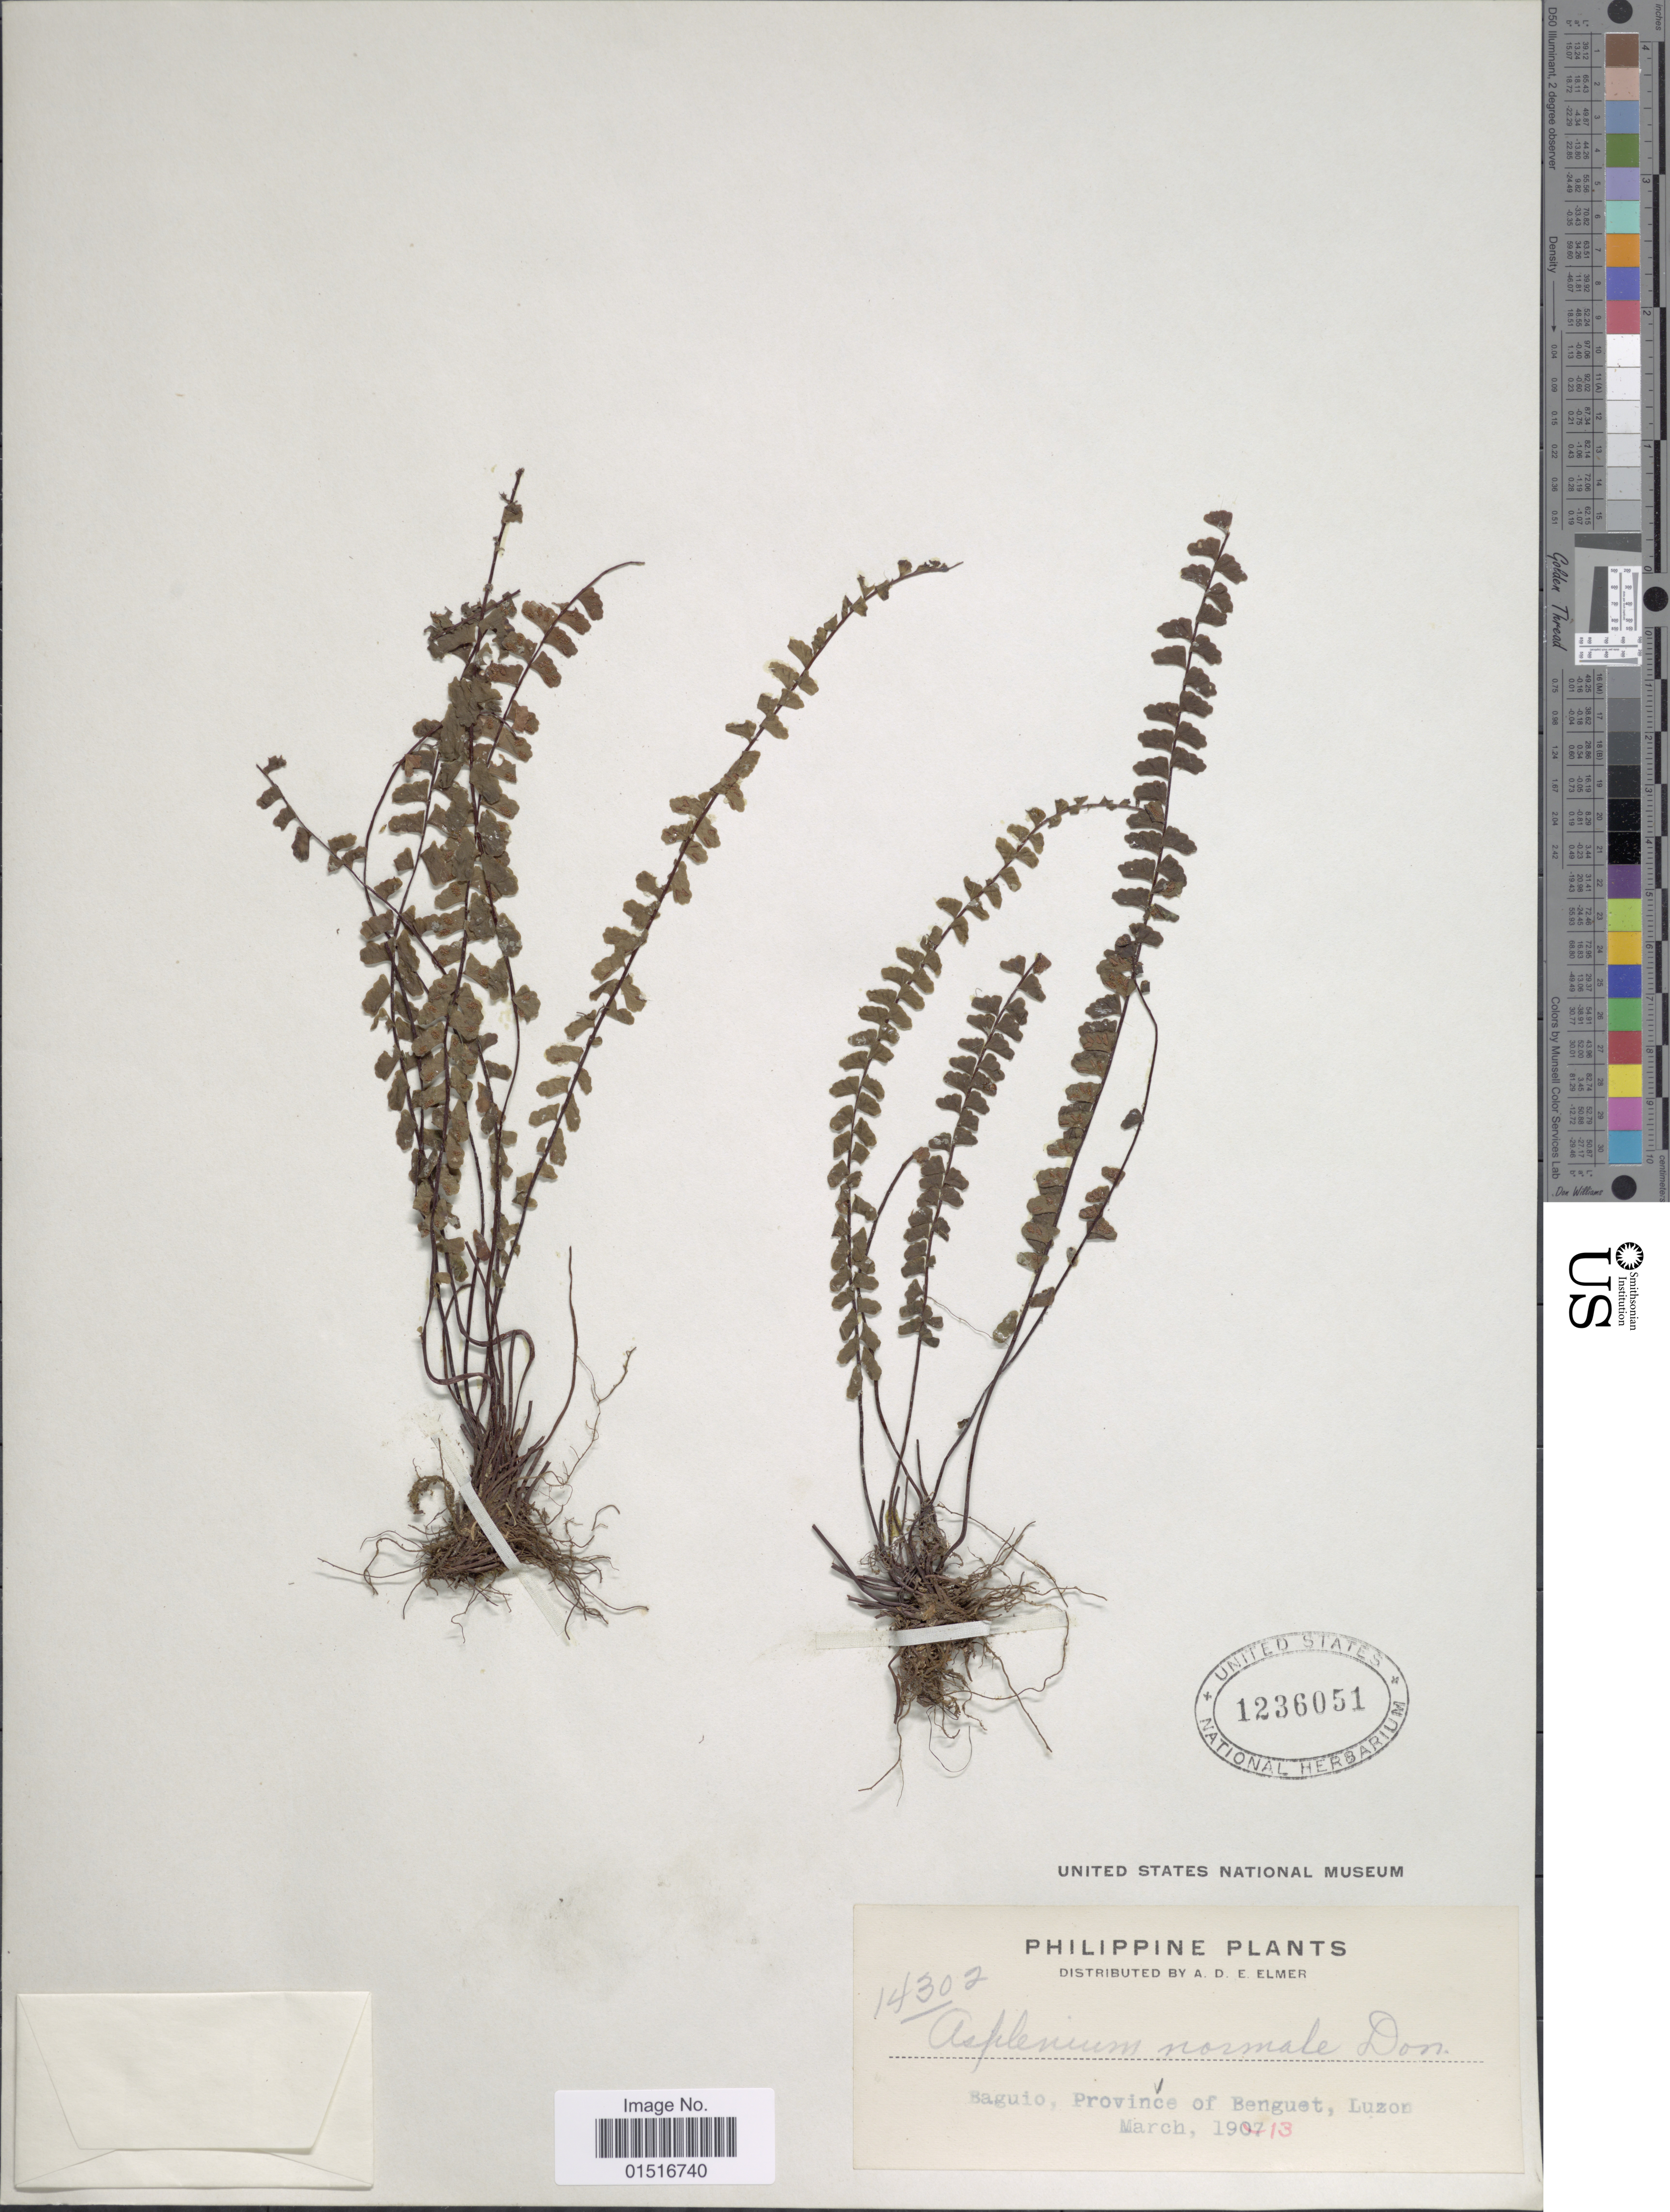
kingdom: Plantae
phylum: Tracheophyta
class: Polypodiopsida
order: Polypodiales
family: Aspleniaceae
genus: Asplenium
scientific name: Asplenium normale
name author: D. Don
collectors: A. D. E. Elmer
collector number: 14302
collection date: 1913-03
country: Philippines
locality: Baguio, Province of Benguet, Luzon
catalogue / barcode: US 1236051